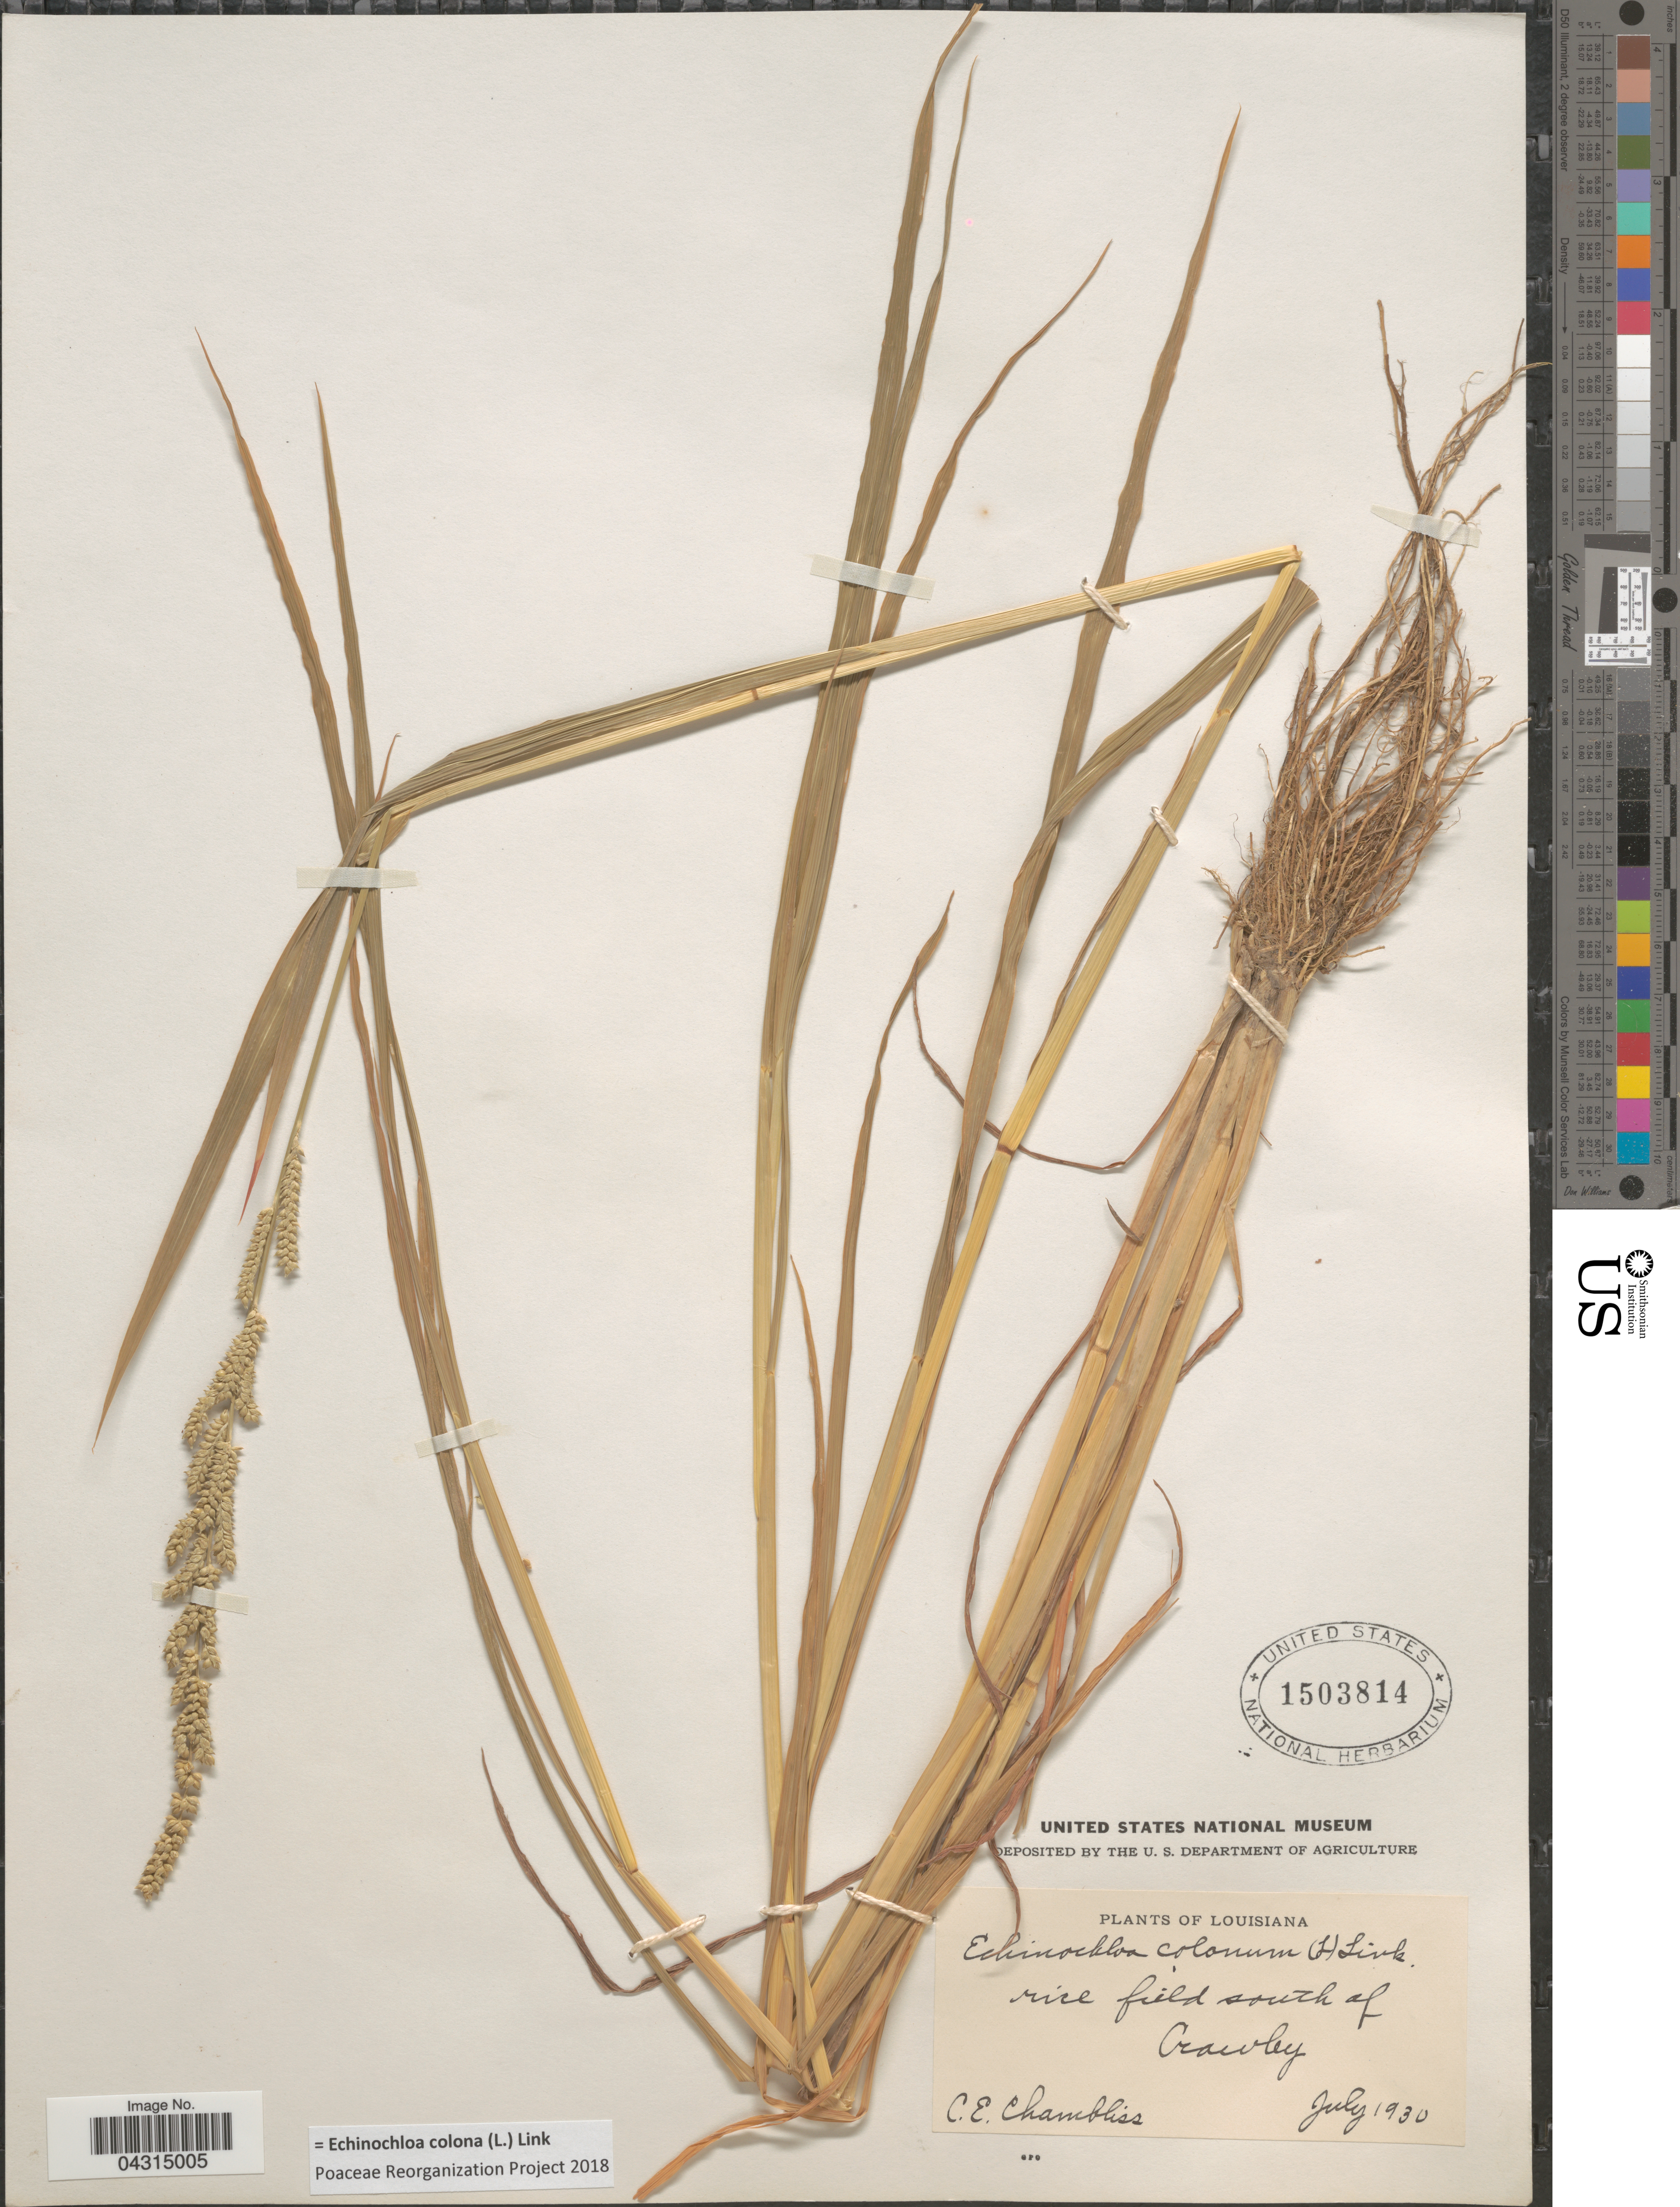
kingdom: Plantae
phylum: Tracheophyta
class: Liliopsida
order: Poales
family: Poaceae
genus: Echinochloa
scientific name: Echinochloa colona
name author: (L.) Link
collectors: C. Chambliss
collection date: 1930-07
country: United States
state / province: Louisiana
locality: Rice field south of Crawley.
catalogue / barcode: US 1503814